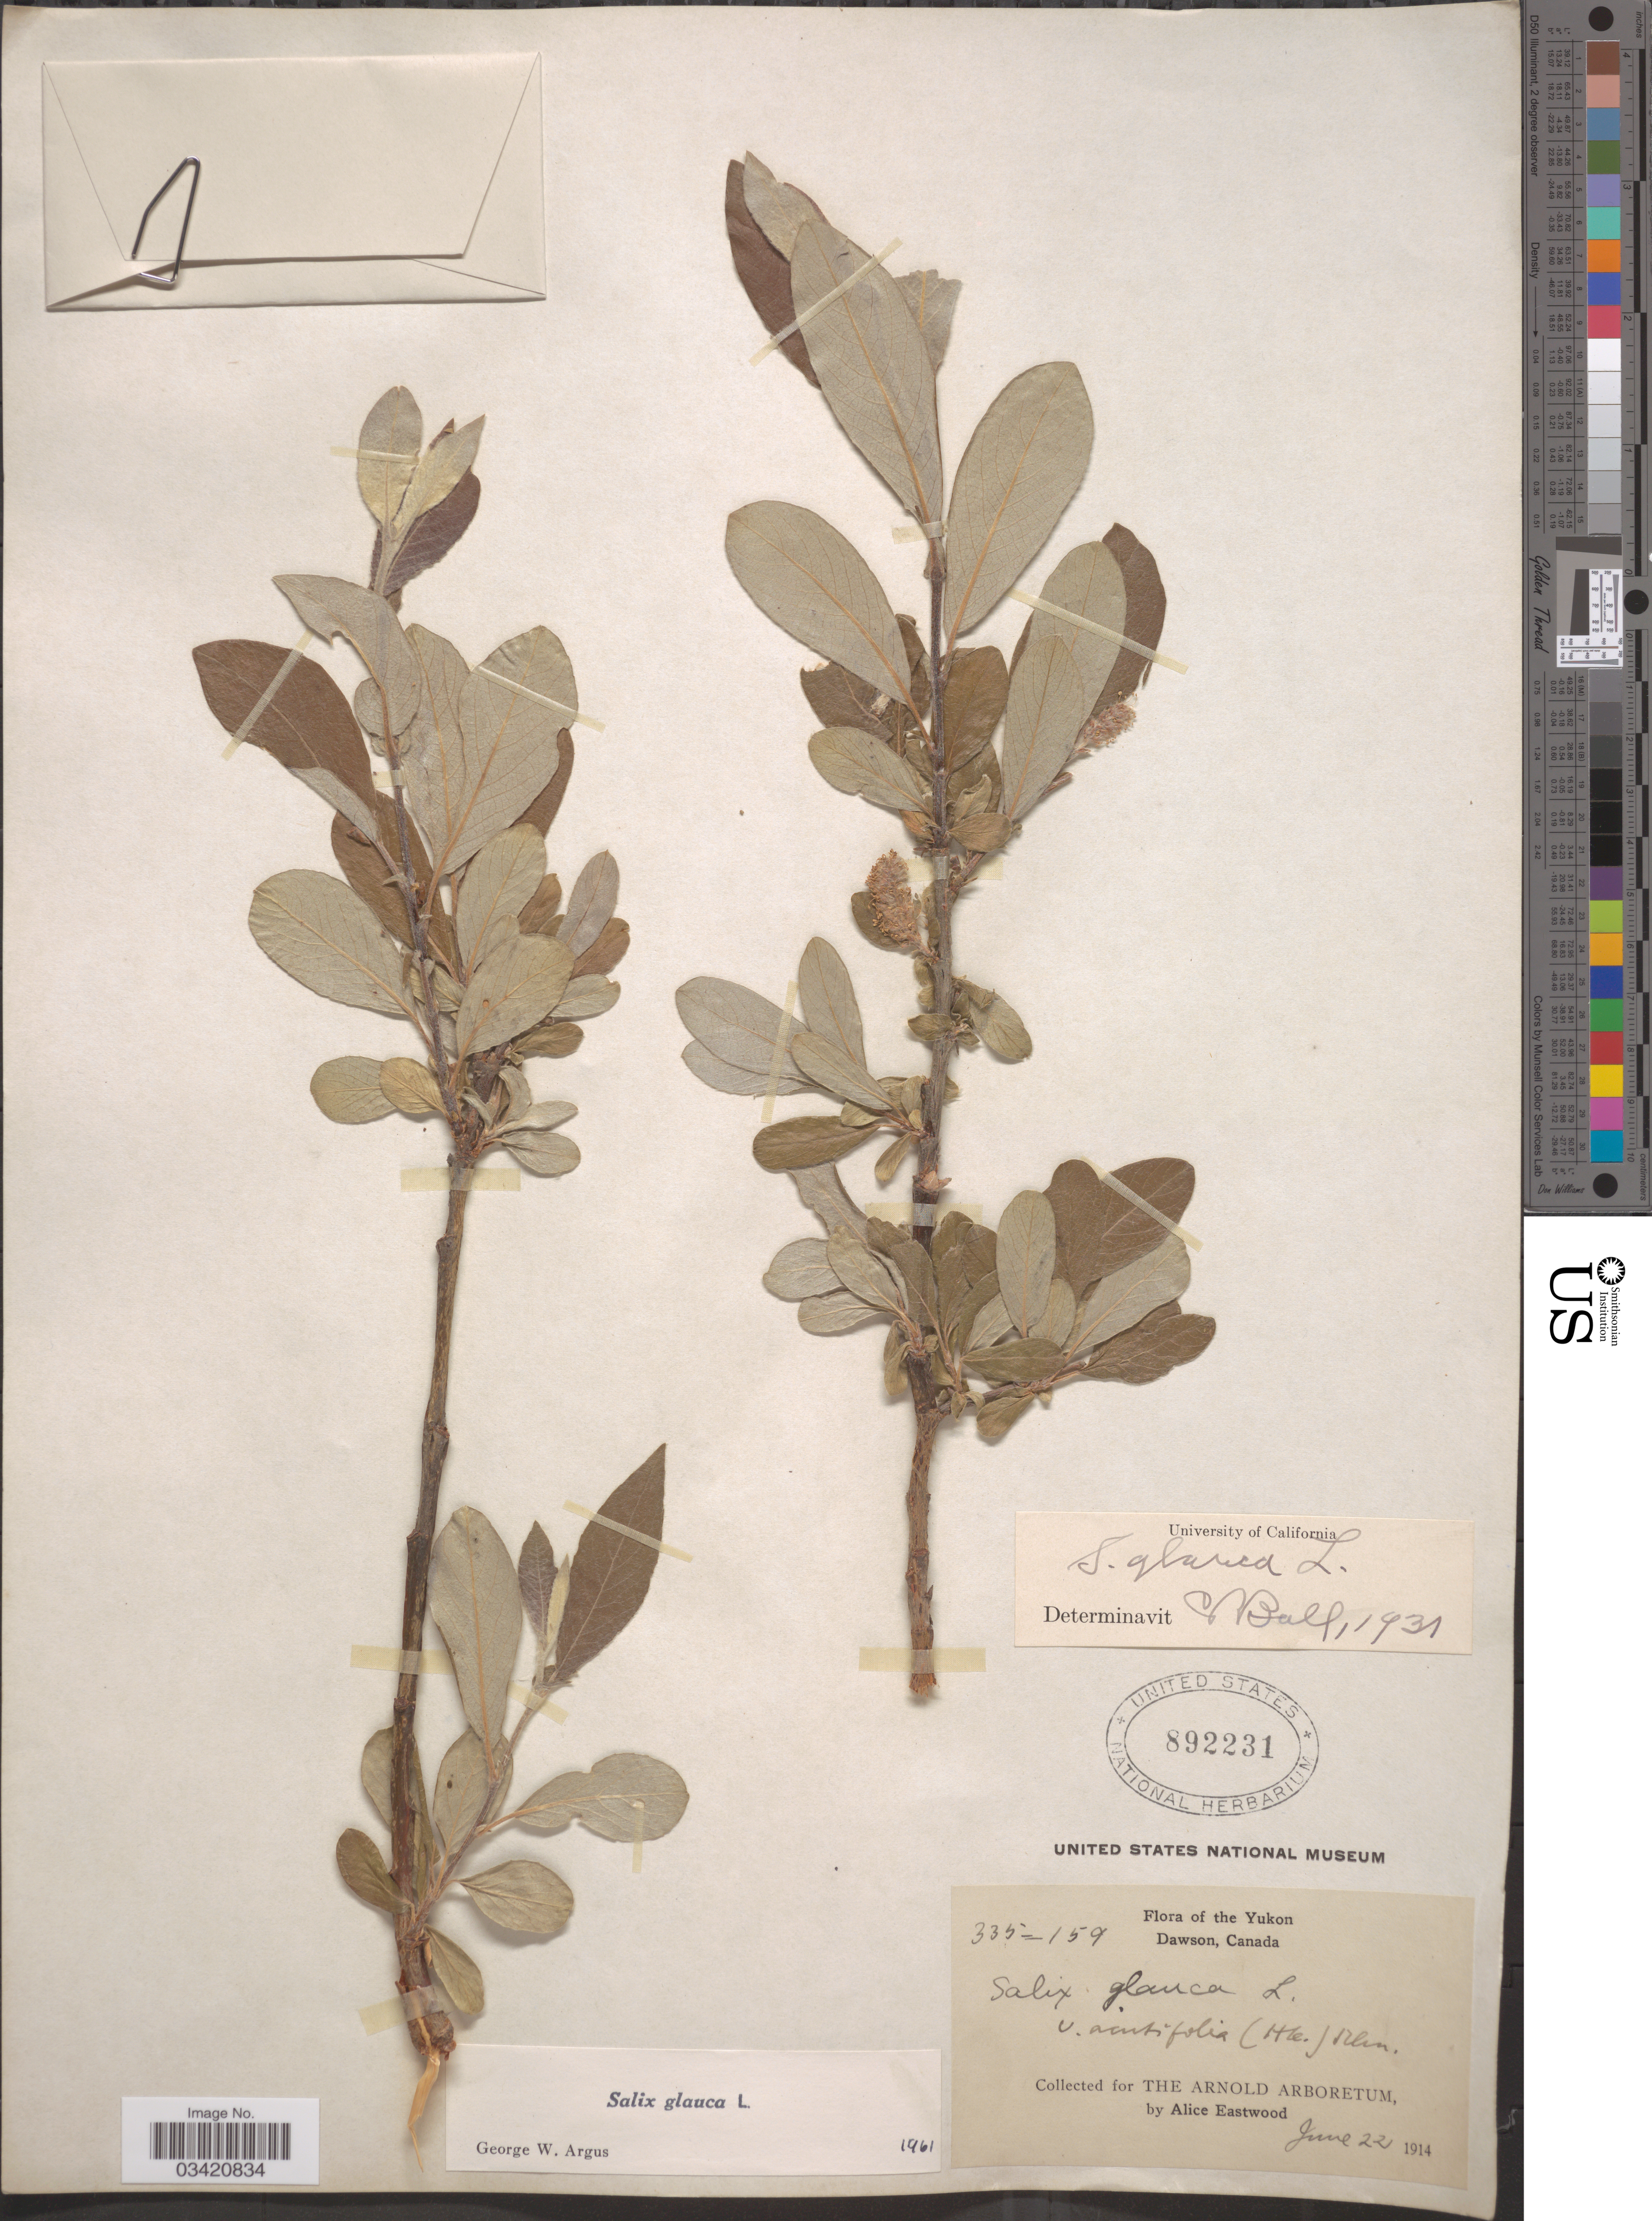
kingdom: Plantae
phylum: Tracheophyta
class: Magnoliopsida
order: Malpighiales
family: Salicaceae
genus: Salix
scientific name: Salix glauca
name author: L.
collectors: A. Eastwood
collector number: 335=159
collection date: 1914-06-22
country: Canada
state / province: Yukon Territory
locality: Yukon. Dawson.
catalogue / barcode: US 892231